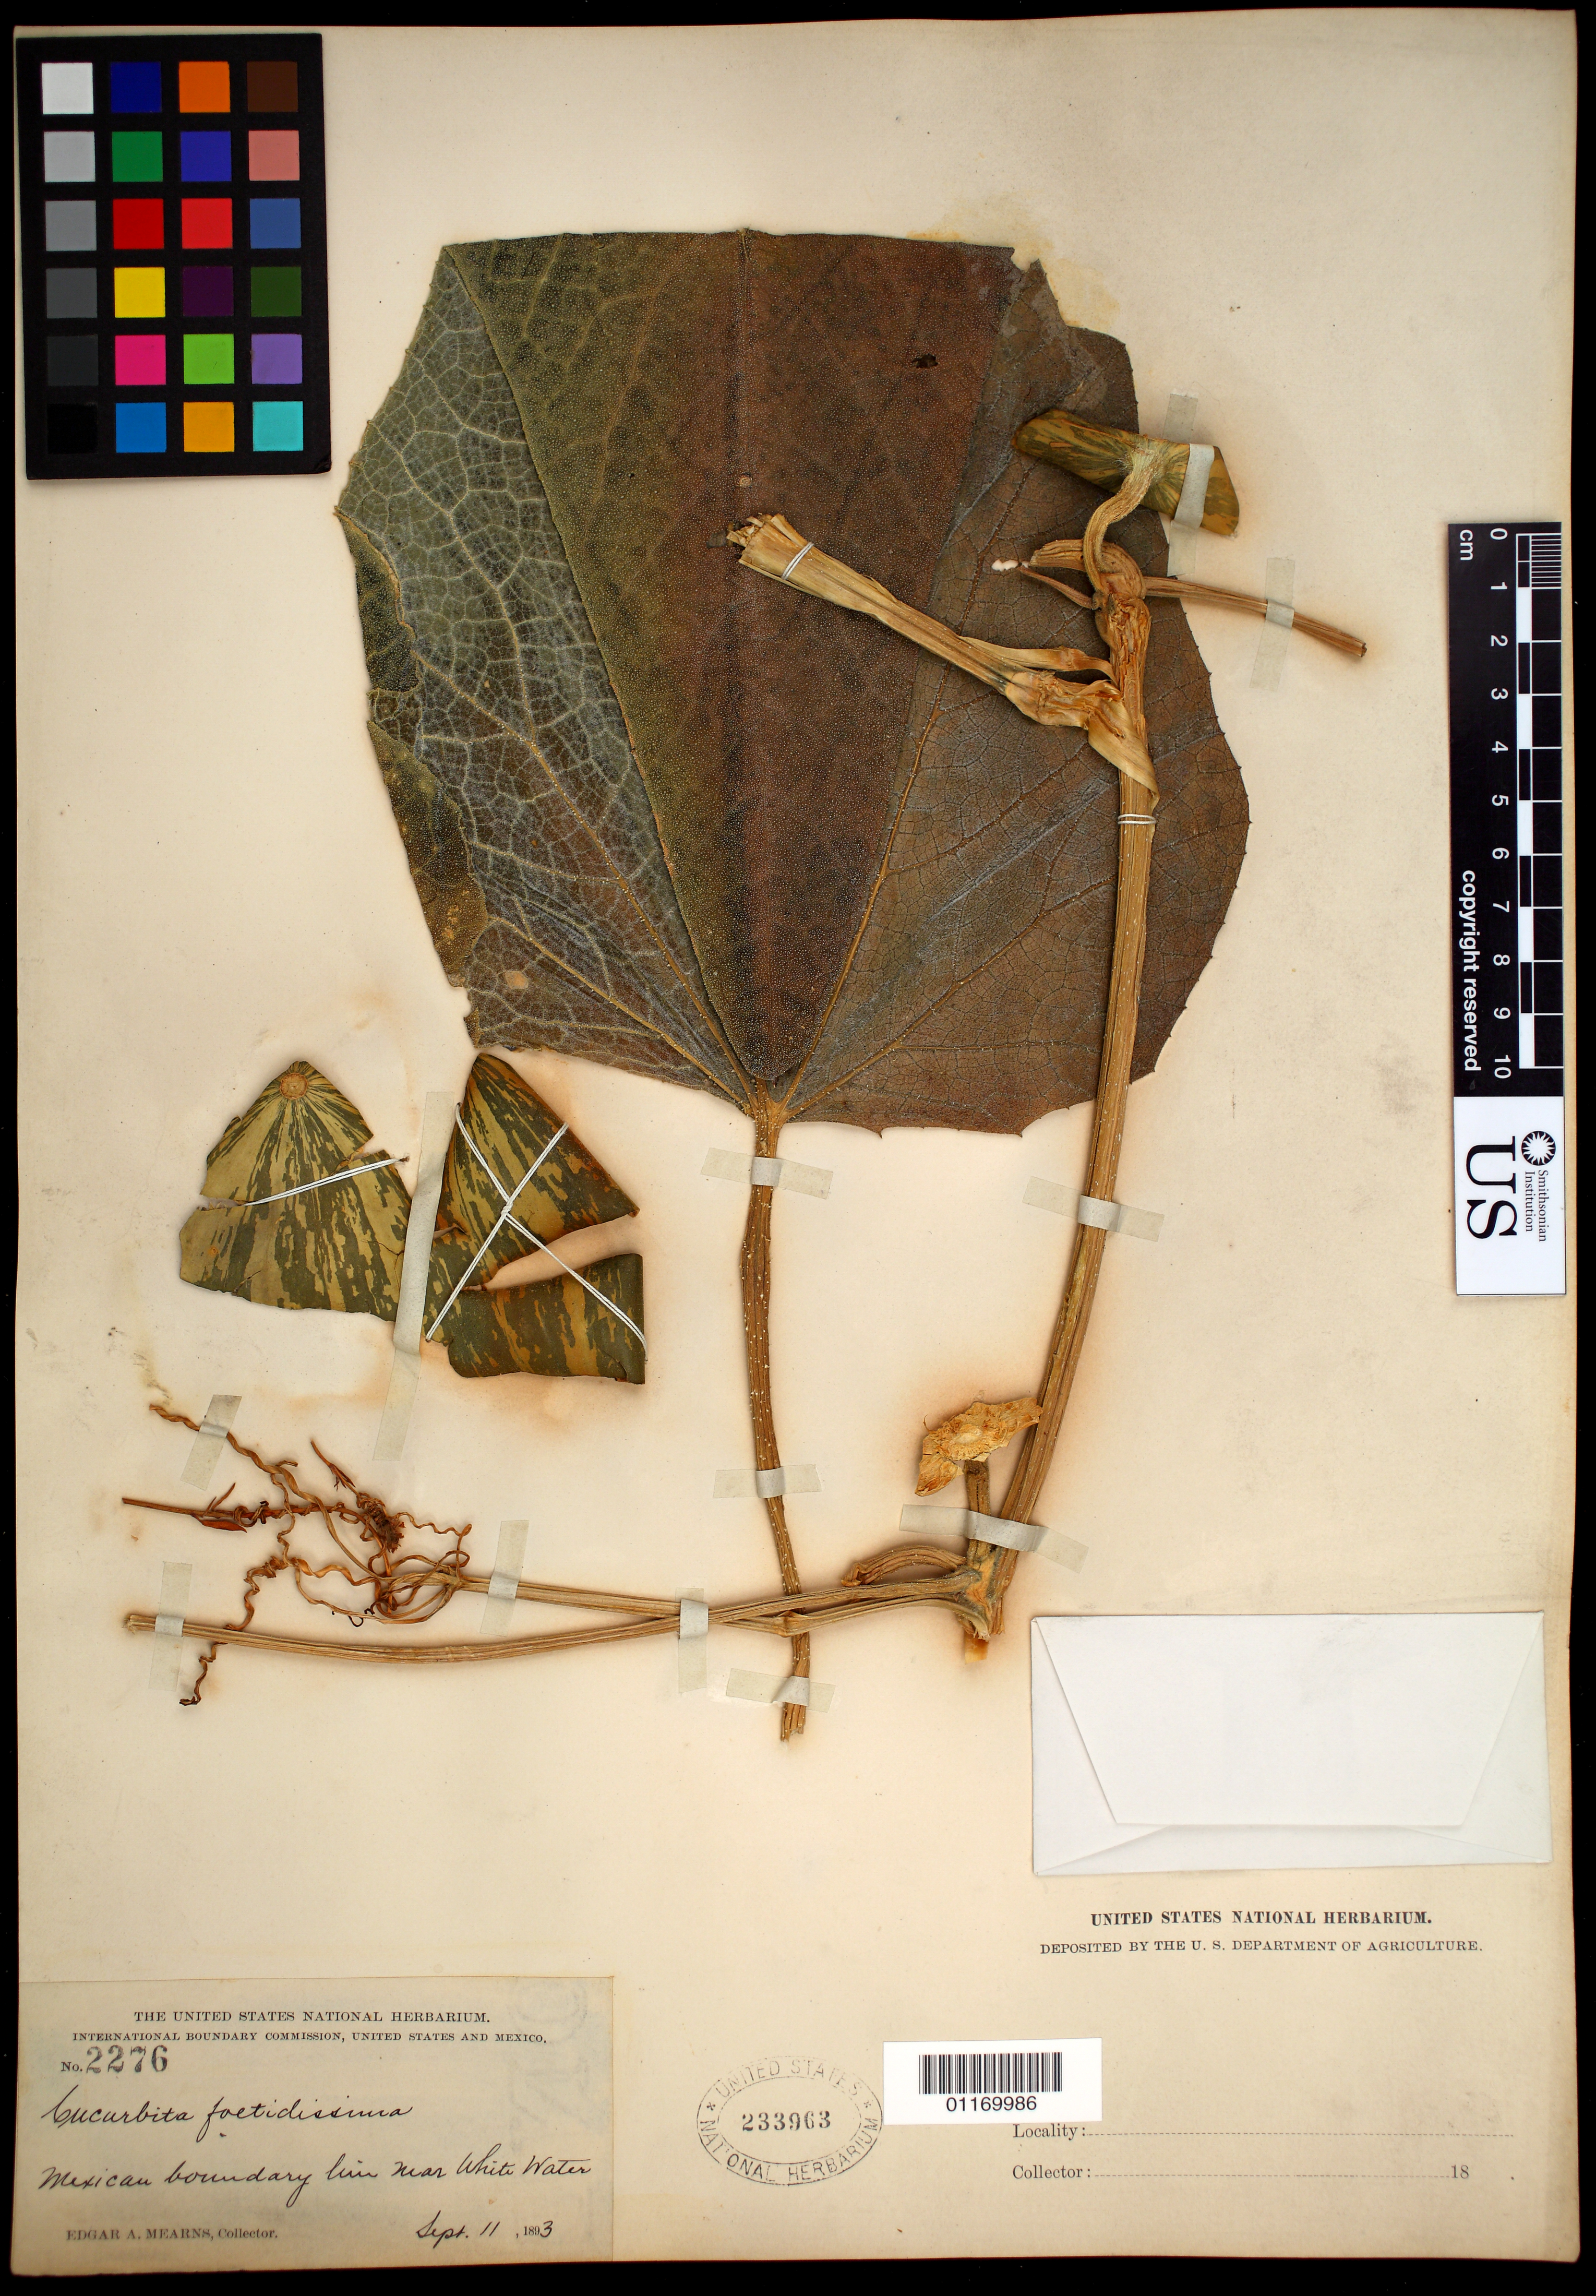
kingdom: Plantae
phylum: Tracheophyta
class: Magnoliopsida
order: Cucurbitales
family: Cucurbitaceae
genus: Cucurbita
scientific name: Cucurbita foetidissima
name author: Kunth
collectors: E. A. Mearns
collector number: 2276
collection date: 1893-09-11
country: United States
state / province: New Mexico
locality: near White Water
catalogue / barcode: US 233963